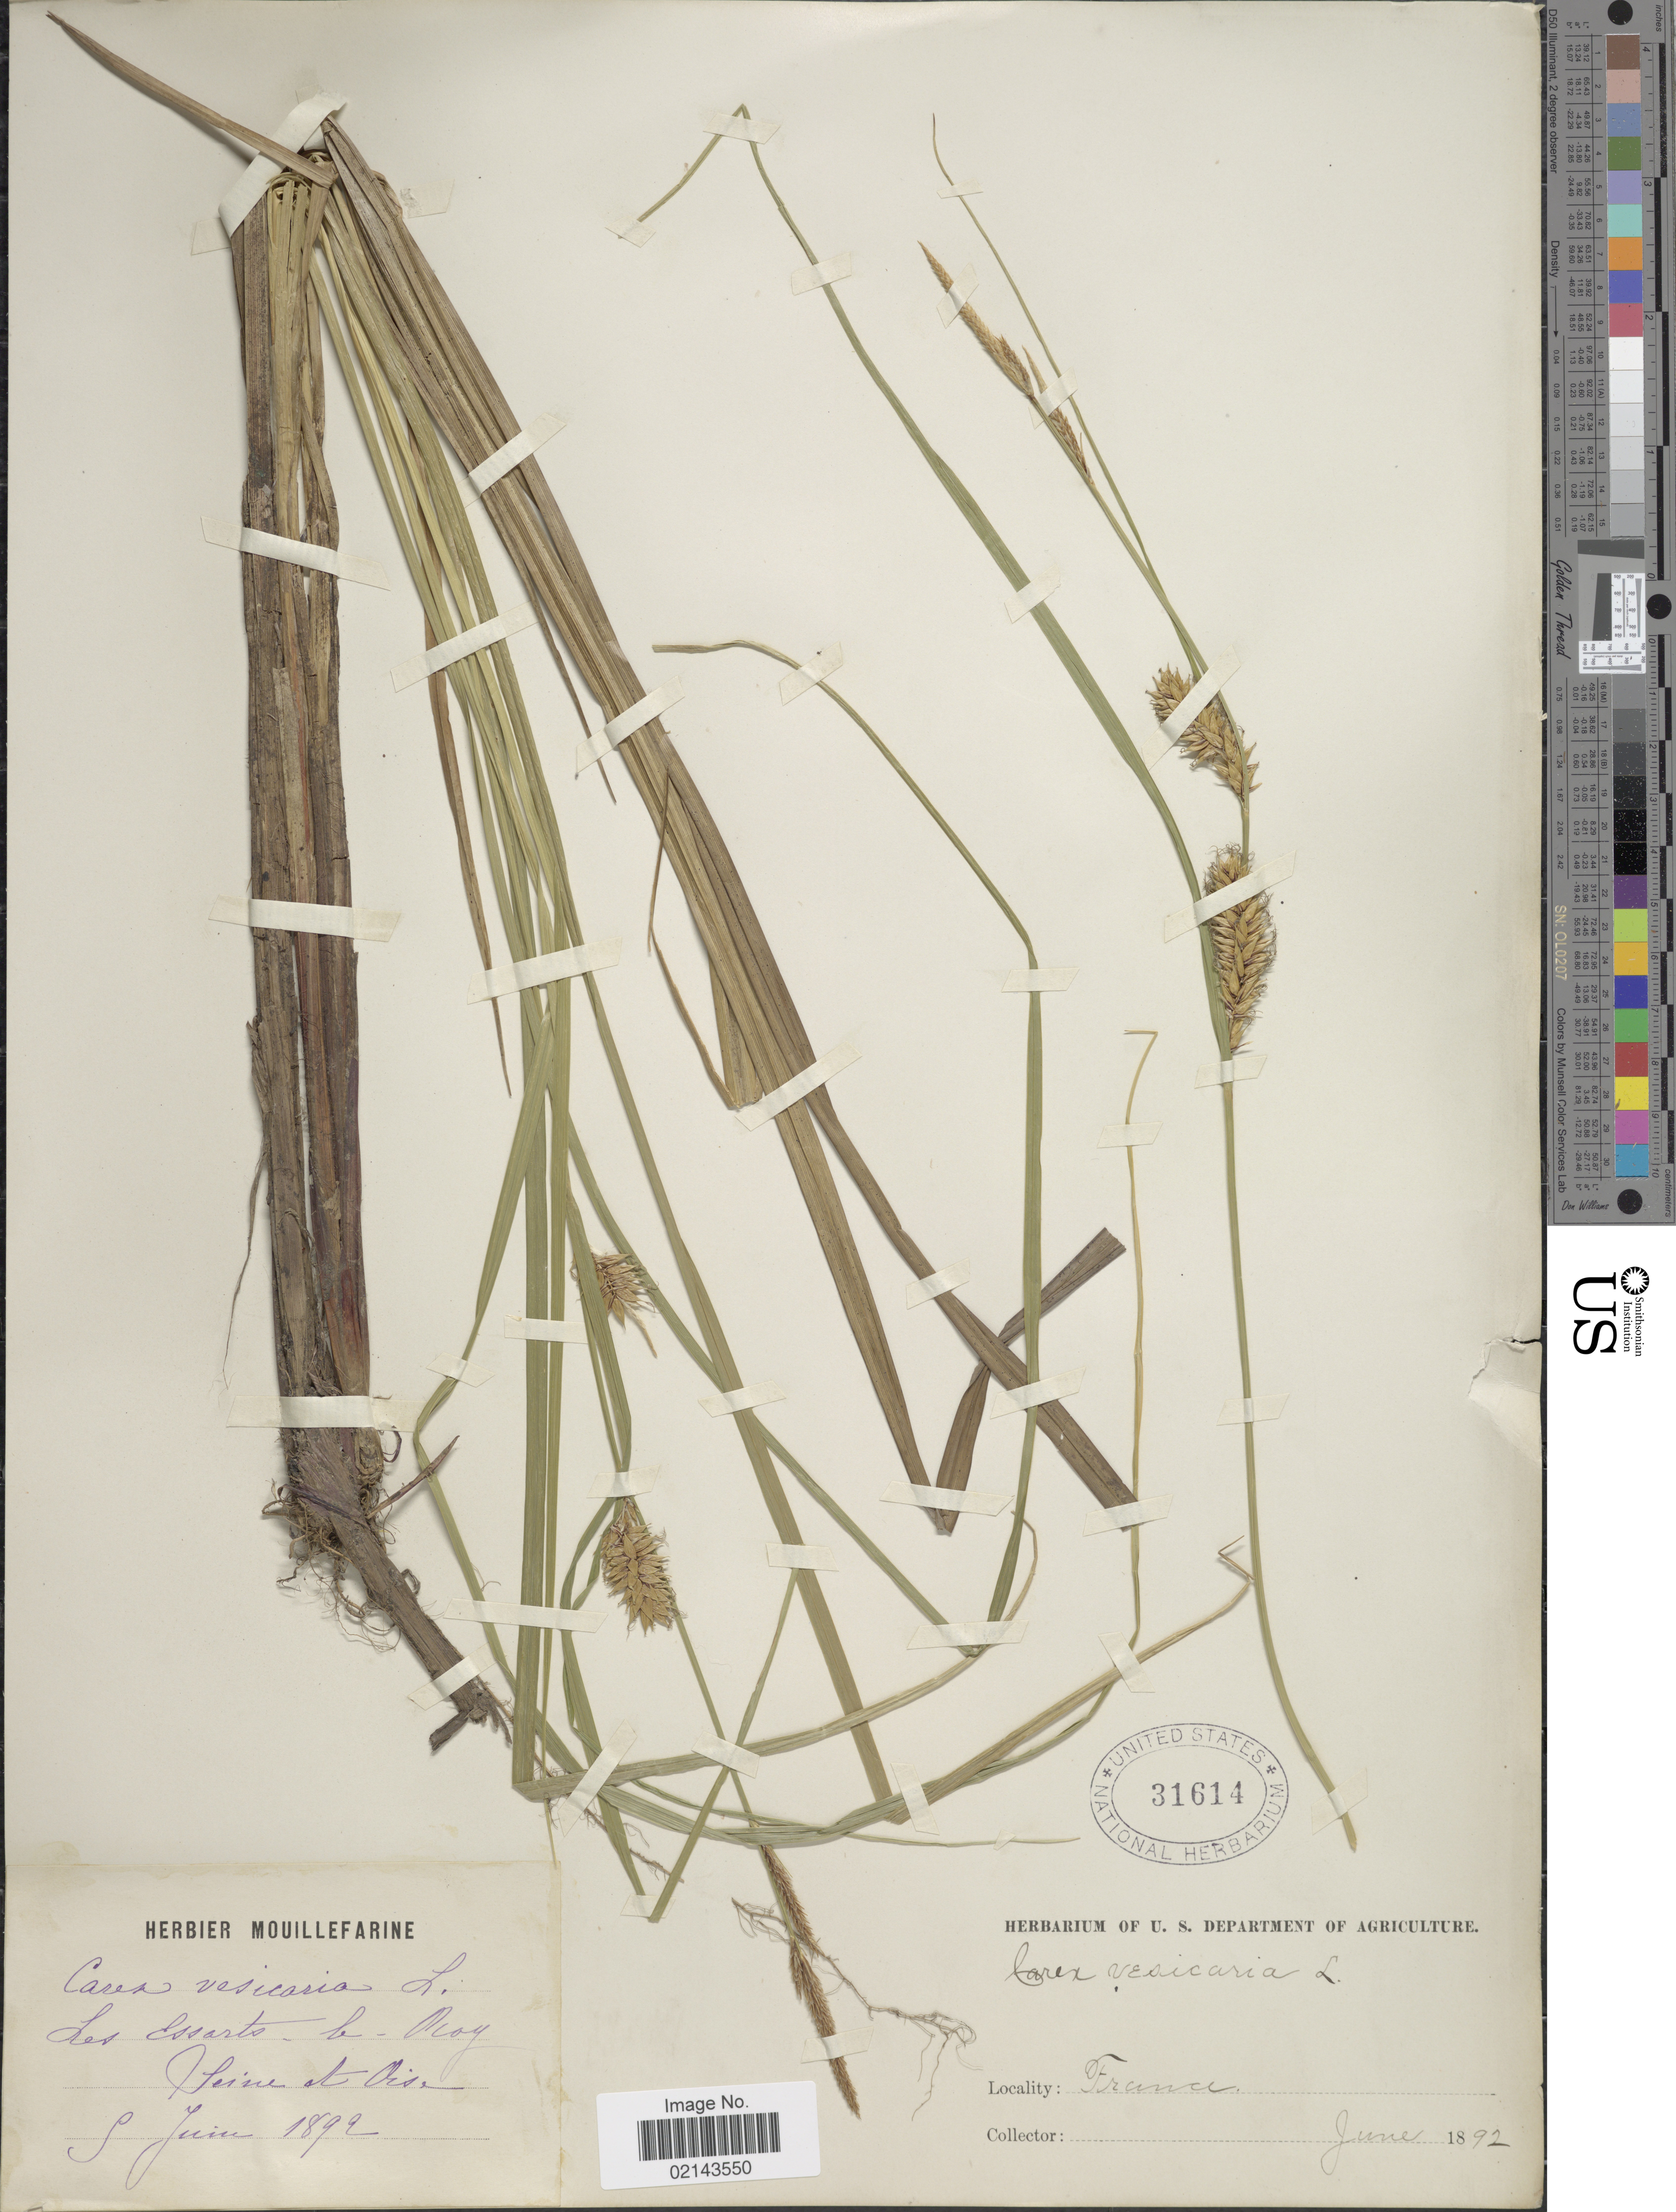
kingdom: Plantae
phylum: Tracheophyta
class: Liliopsida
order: Poales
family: Cyperaceae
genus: Carex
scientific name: Carex vesicaria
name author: L.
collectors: ex herb. Mouillefarine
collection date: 1892-06-09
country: France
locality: Les Essarts-le-May, Seinne et Oise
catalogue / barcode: US 31614